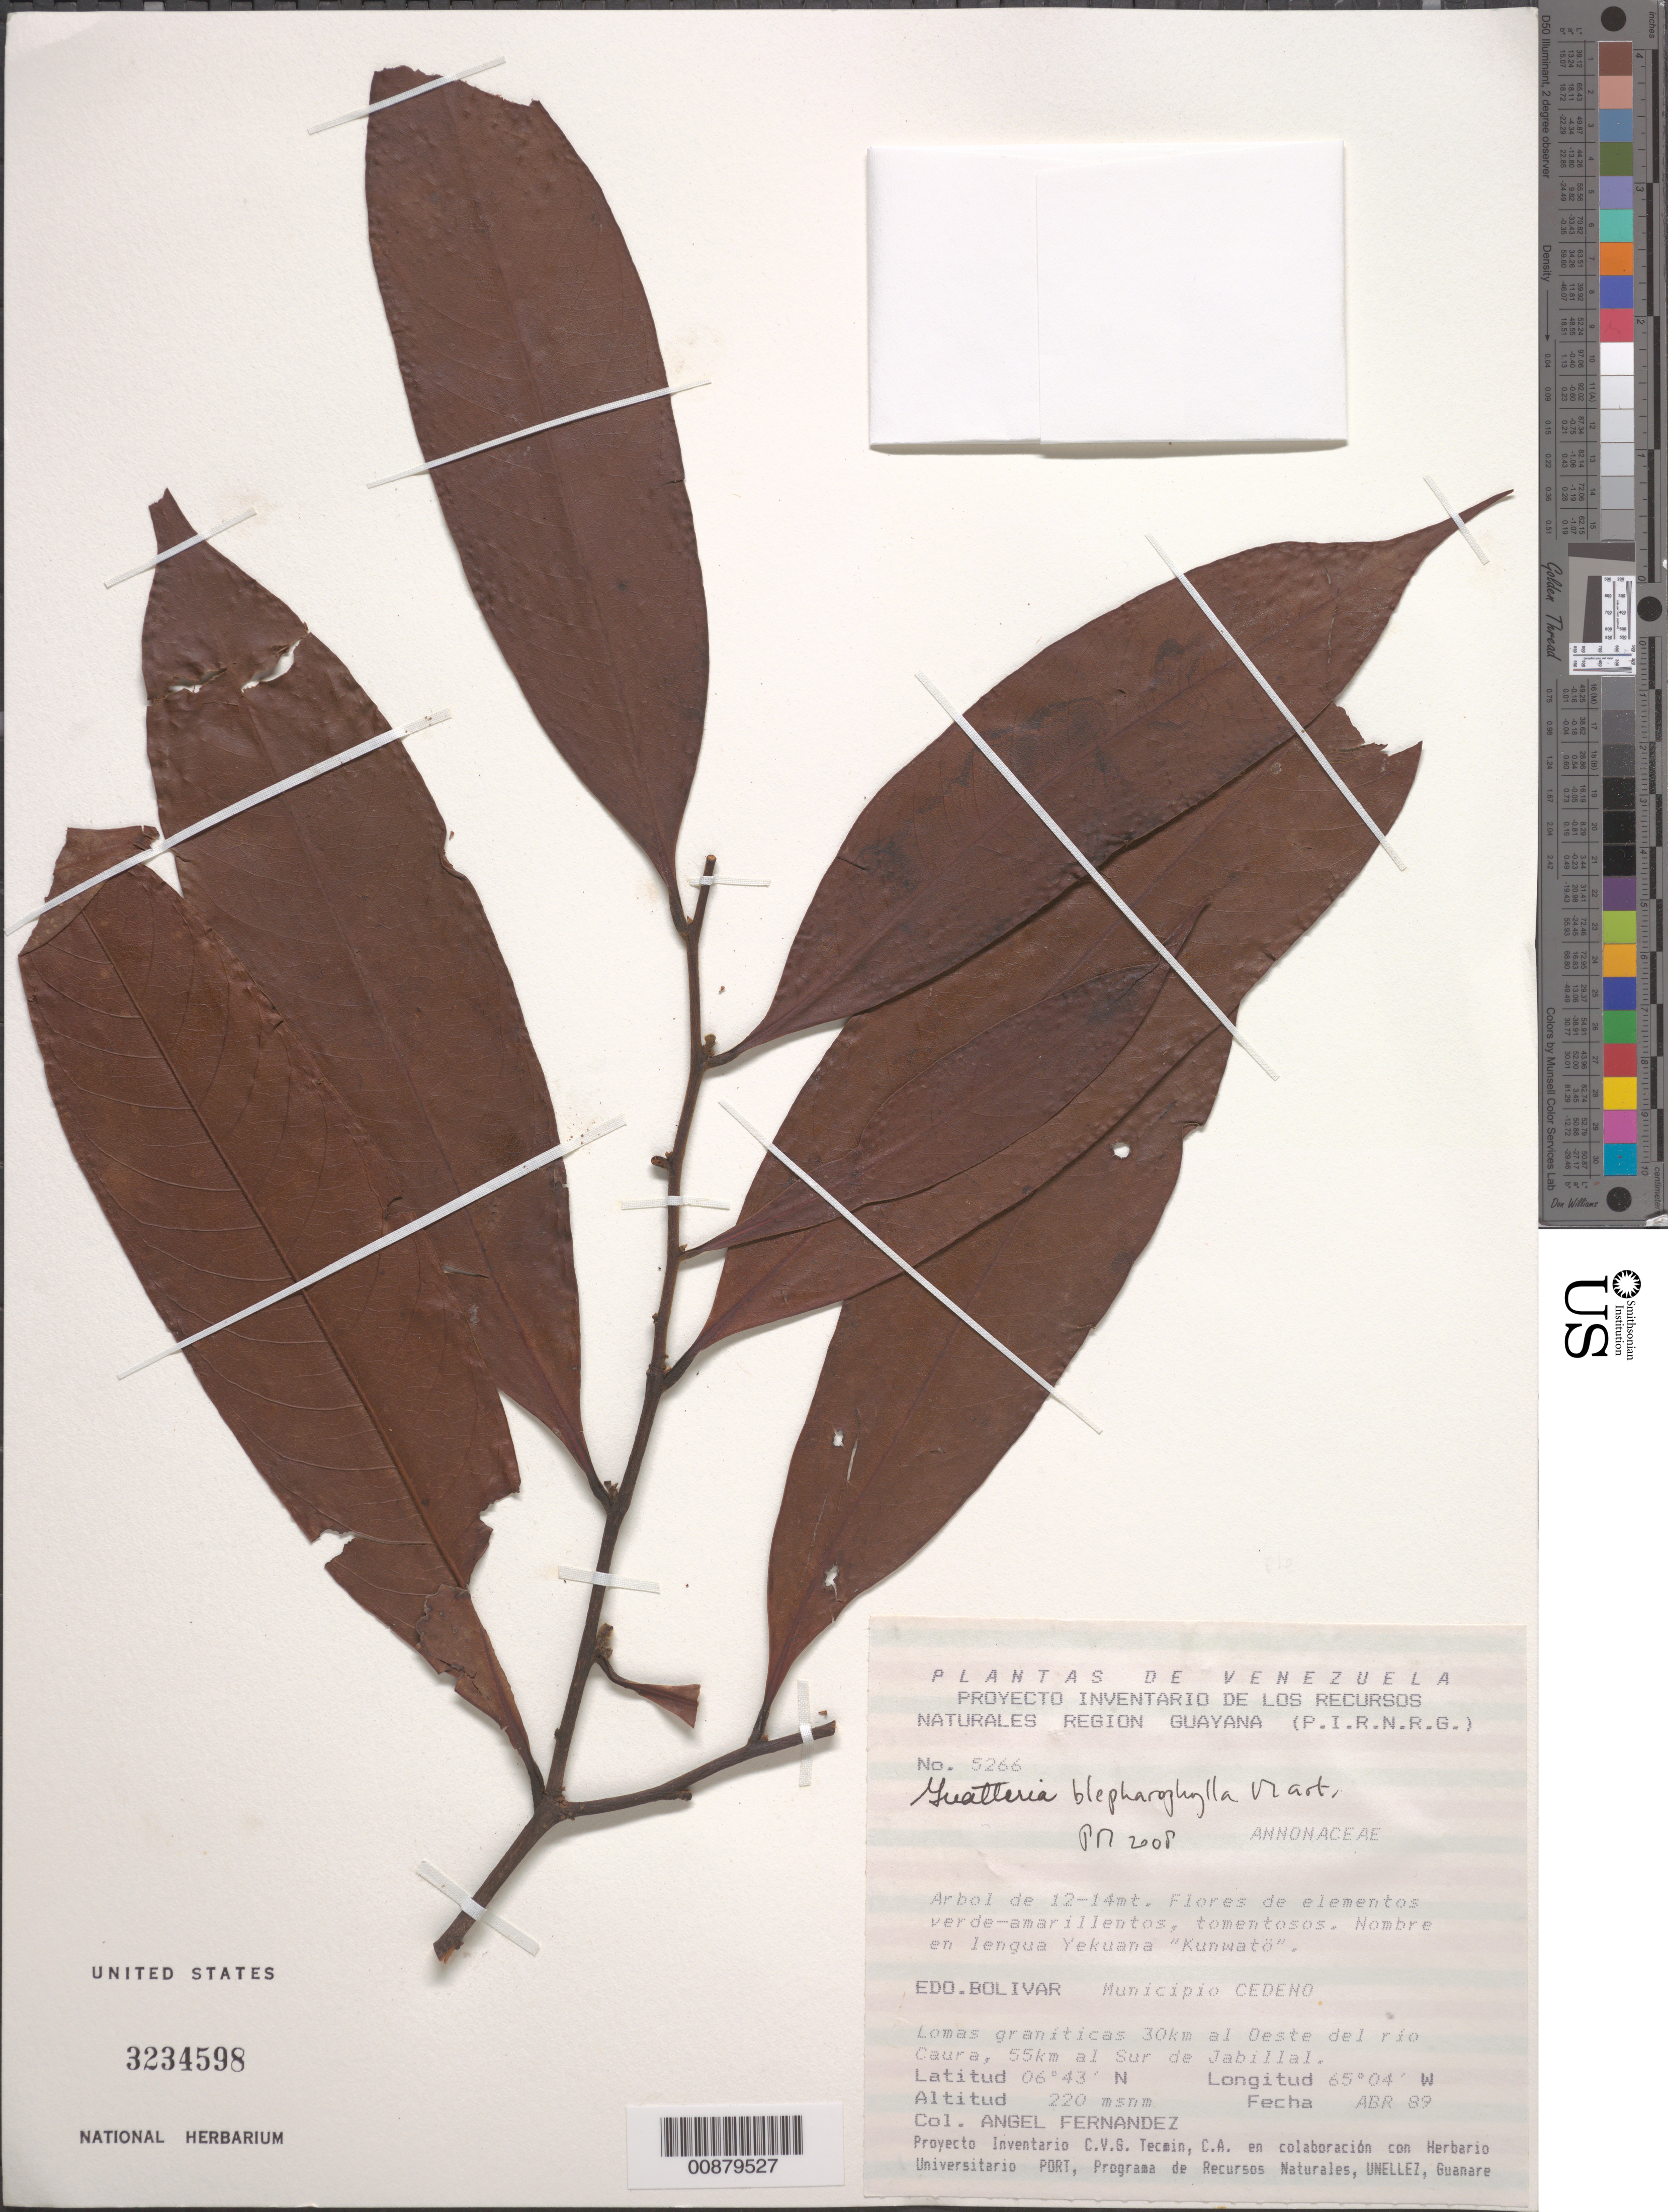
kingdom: Plantae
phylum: Tracheophyta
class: Magnoliopsida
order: Magnoliales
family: Annonaceae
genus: Guatteria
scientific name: Guatteria blepharophylla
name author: Mart.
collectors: A. Fernández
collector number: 5266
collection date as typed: Apr-89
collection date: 1989-04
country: Venezuela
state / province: Bolívar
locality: Mun. Cedeño, 30 km al Oeste del Río Caura, 55 km al Sur de Jabillal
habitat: Lomas graníticas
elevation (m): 220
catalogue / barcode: US 3234598